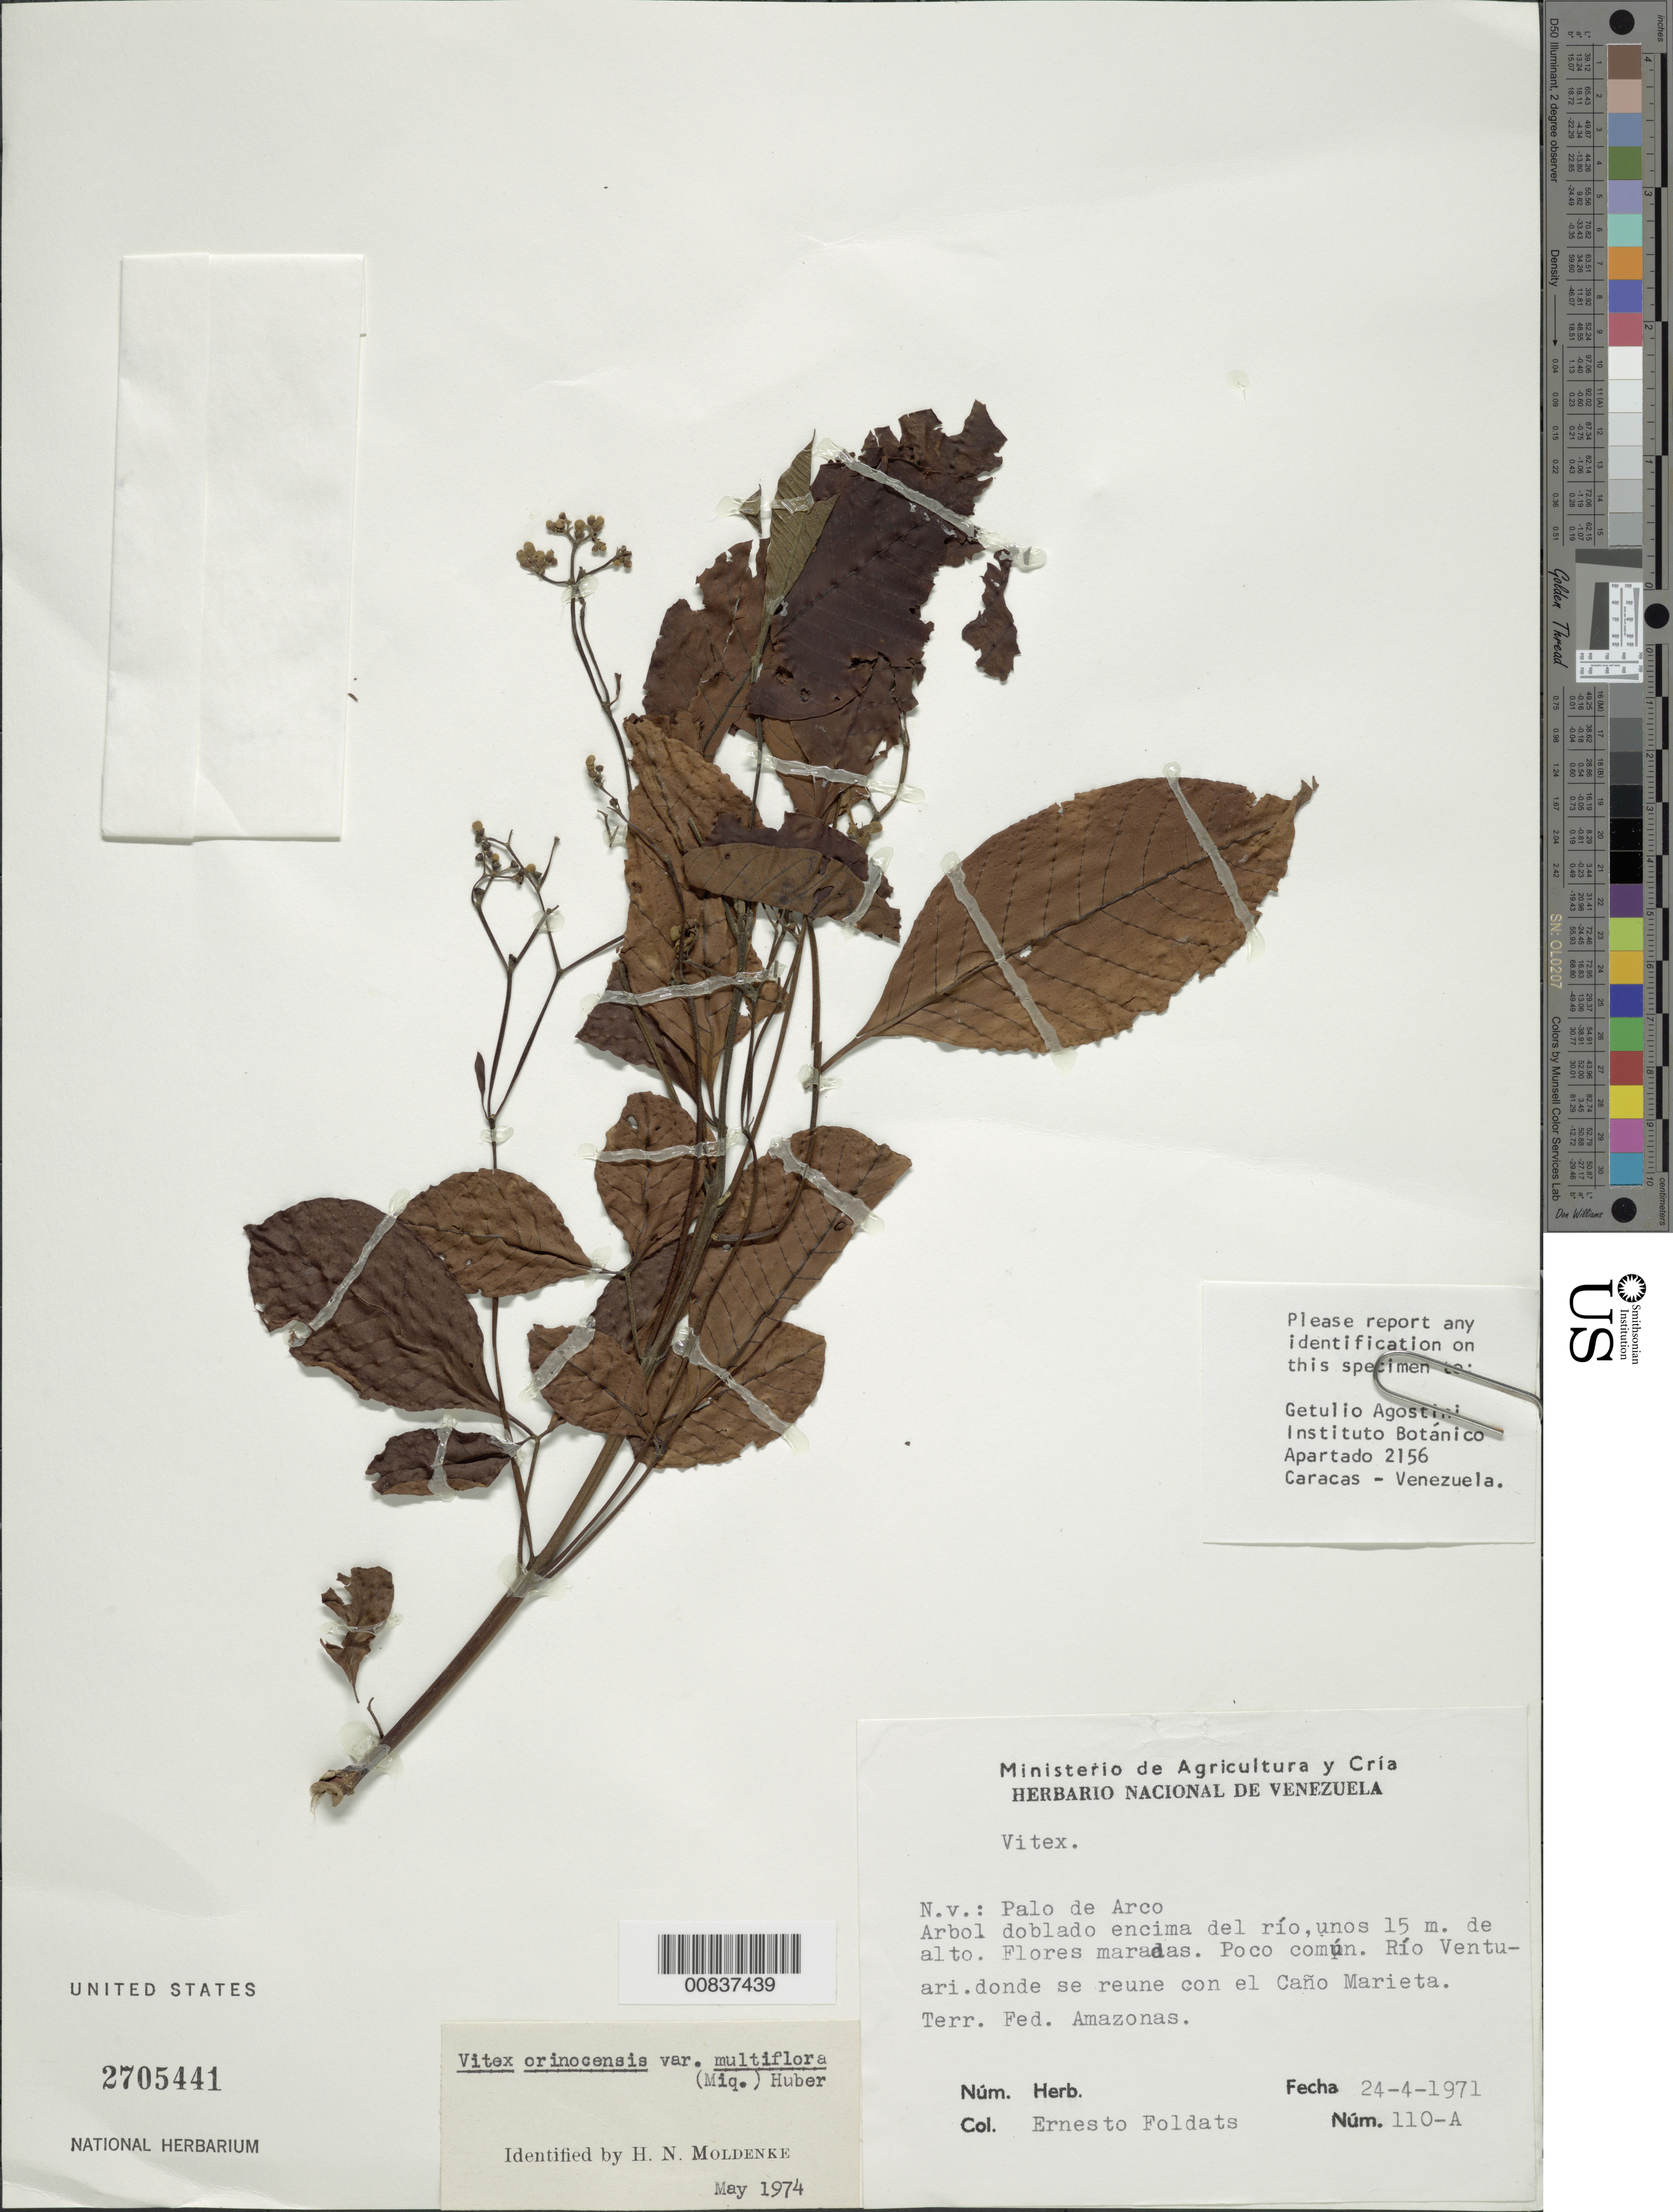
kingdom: Plantae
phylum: Tracheophyta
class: Magnoliopsida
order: Lamiales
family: Lamiaceae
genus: Vitex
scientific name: Vitex orinocensis var. multiflora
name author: (Miq.) Huber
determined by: Moldenke, H. N.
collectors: E. Foldats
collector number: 110 A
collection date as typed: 24-Apr-71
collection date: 1971-04-24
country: Venezuela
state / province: Amazonas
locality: Rio Ventuari, se reune con el Caño Marieta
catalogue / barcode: US 2705441